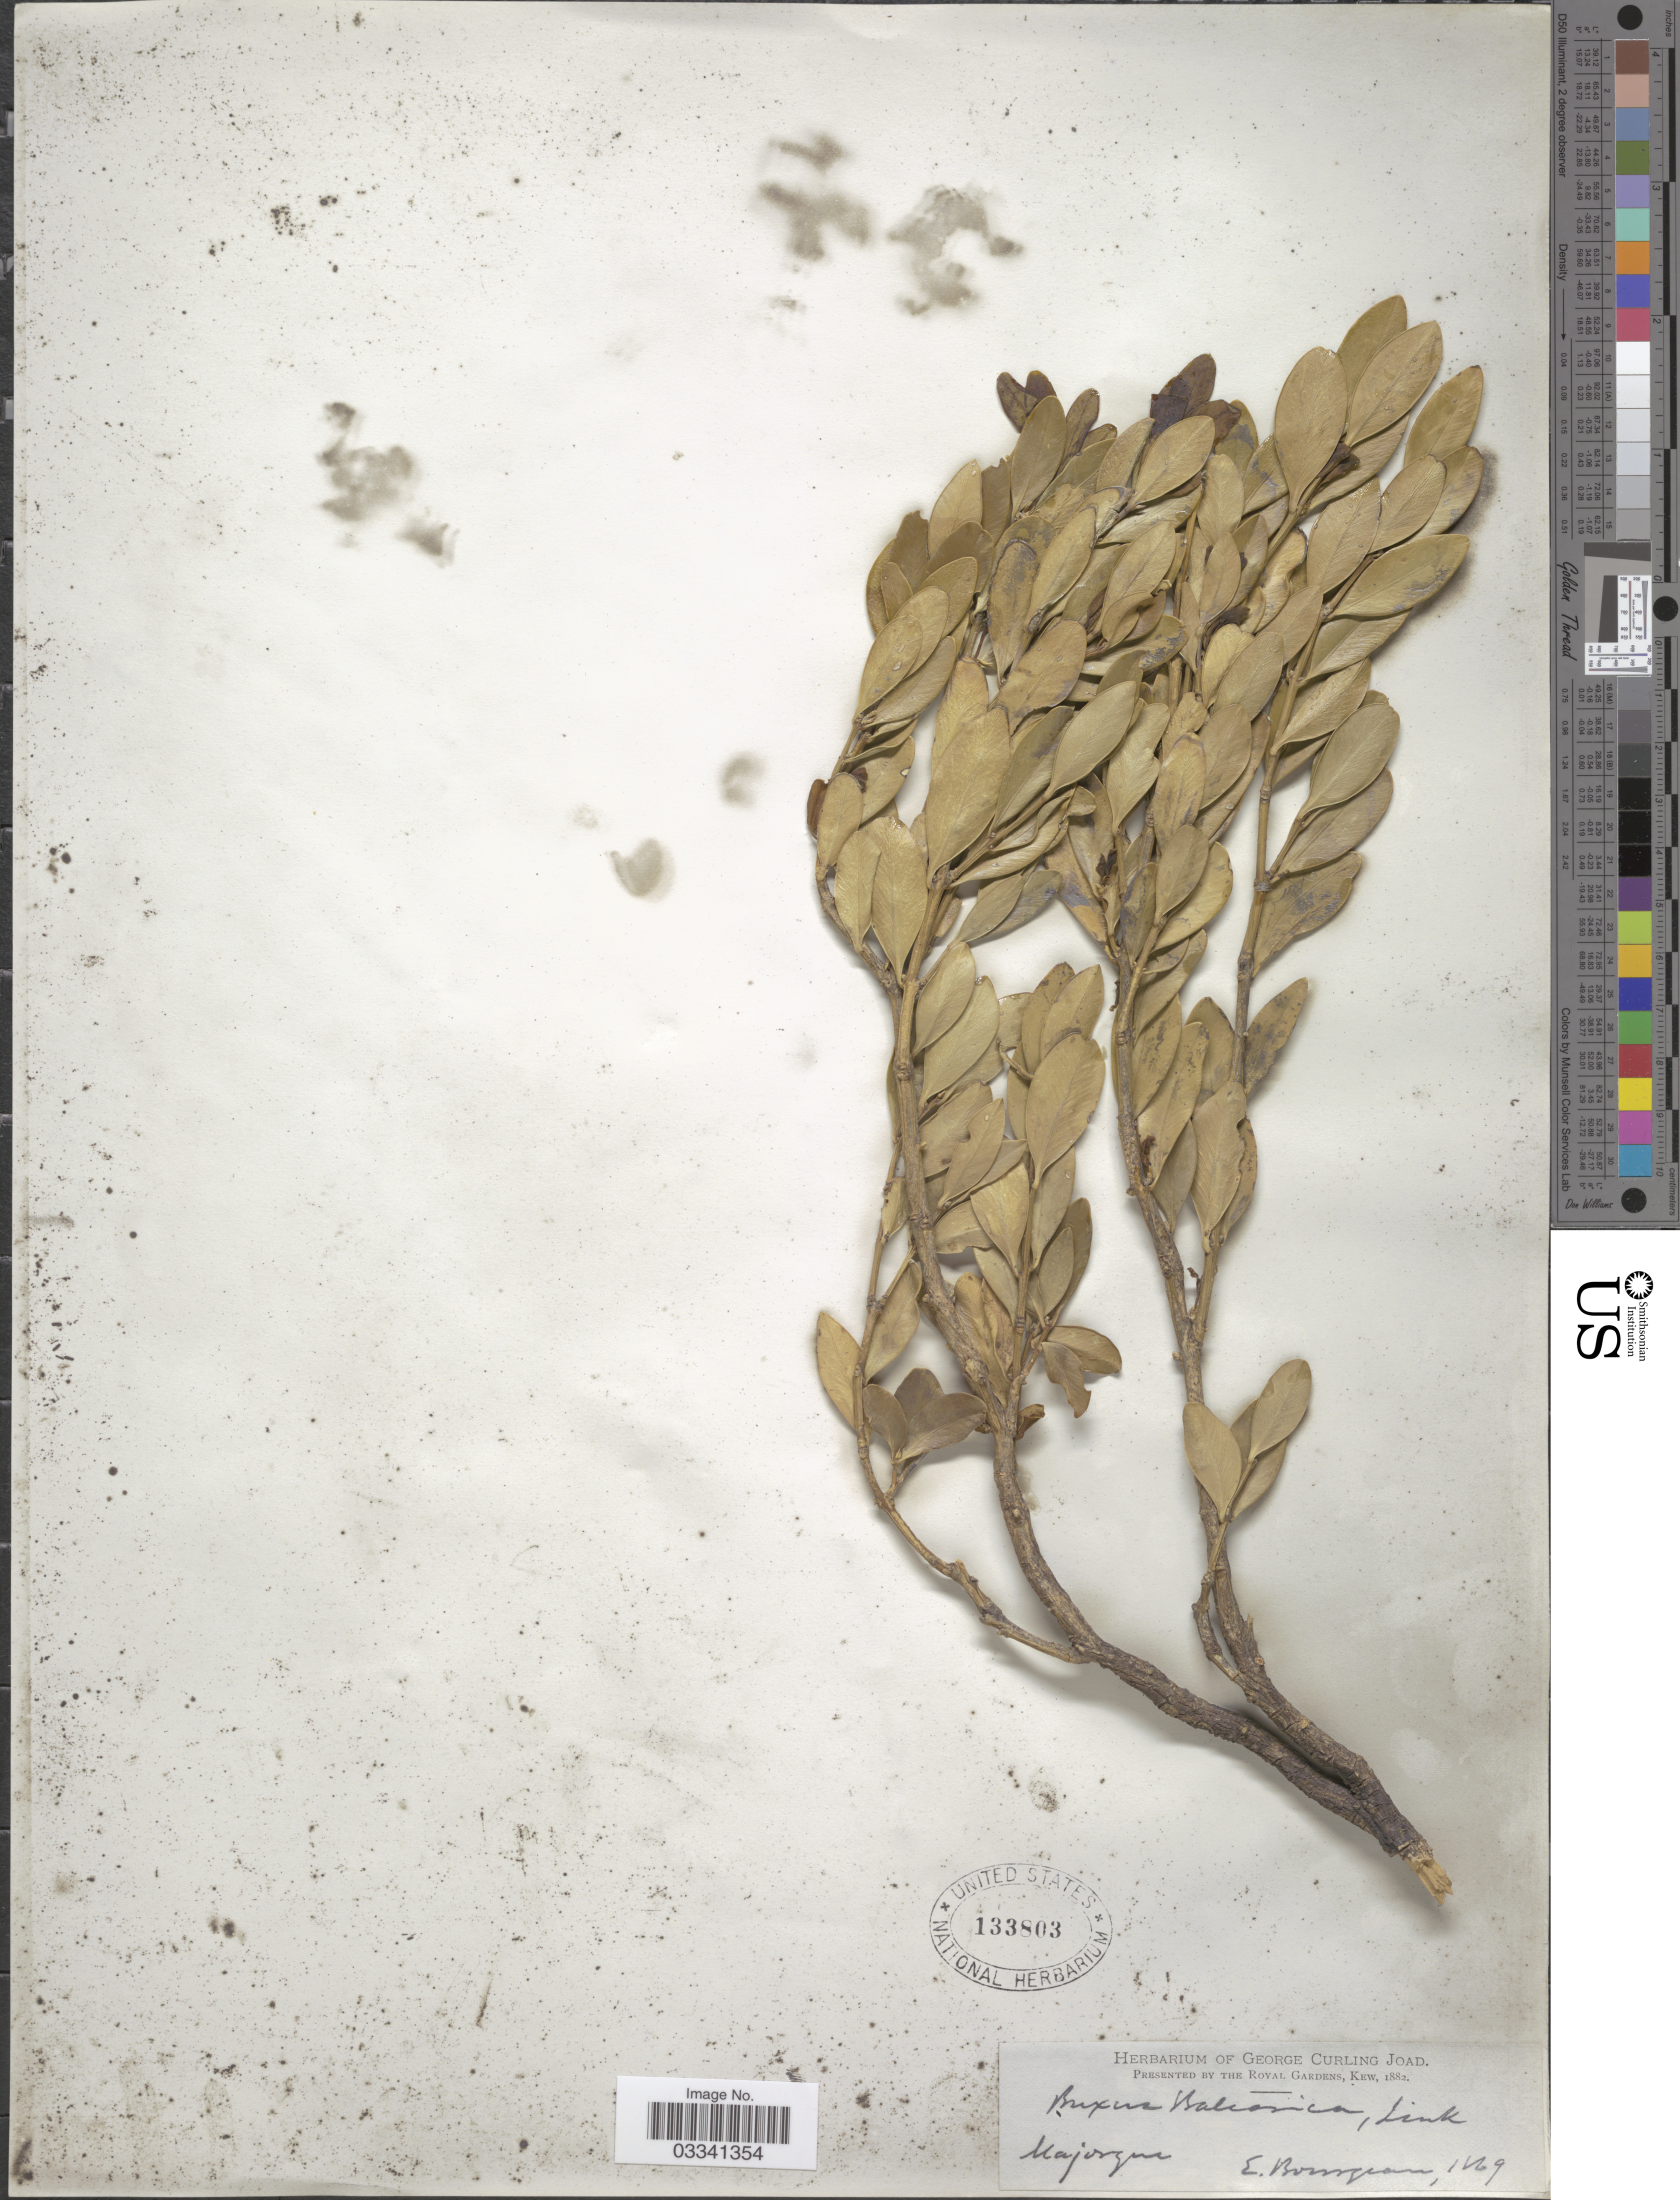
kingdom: Plantae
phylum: Tracheophyta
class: Magnoliopsida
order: Buxales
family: Buxaceae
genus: Buxus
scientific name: Buxus balearica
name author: Lam.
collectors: E. Bourgeau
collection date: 1869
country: Spain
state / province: Islas Baleares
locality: Majorque.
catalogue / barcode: US 133803